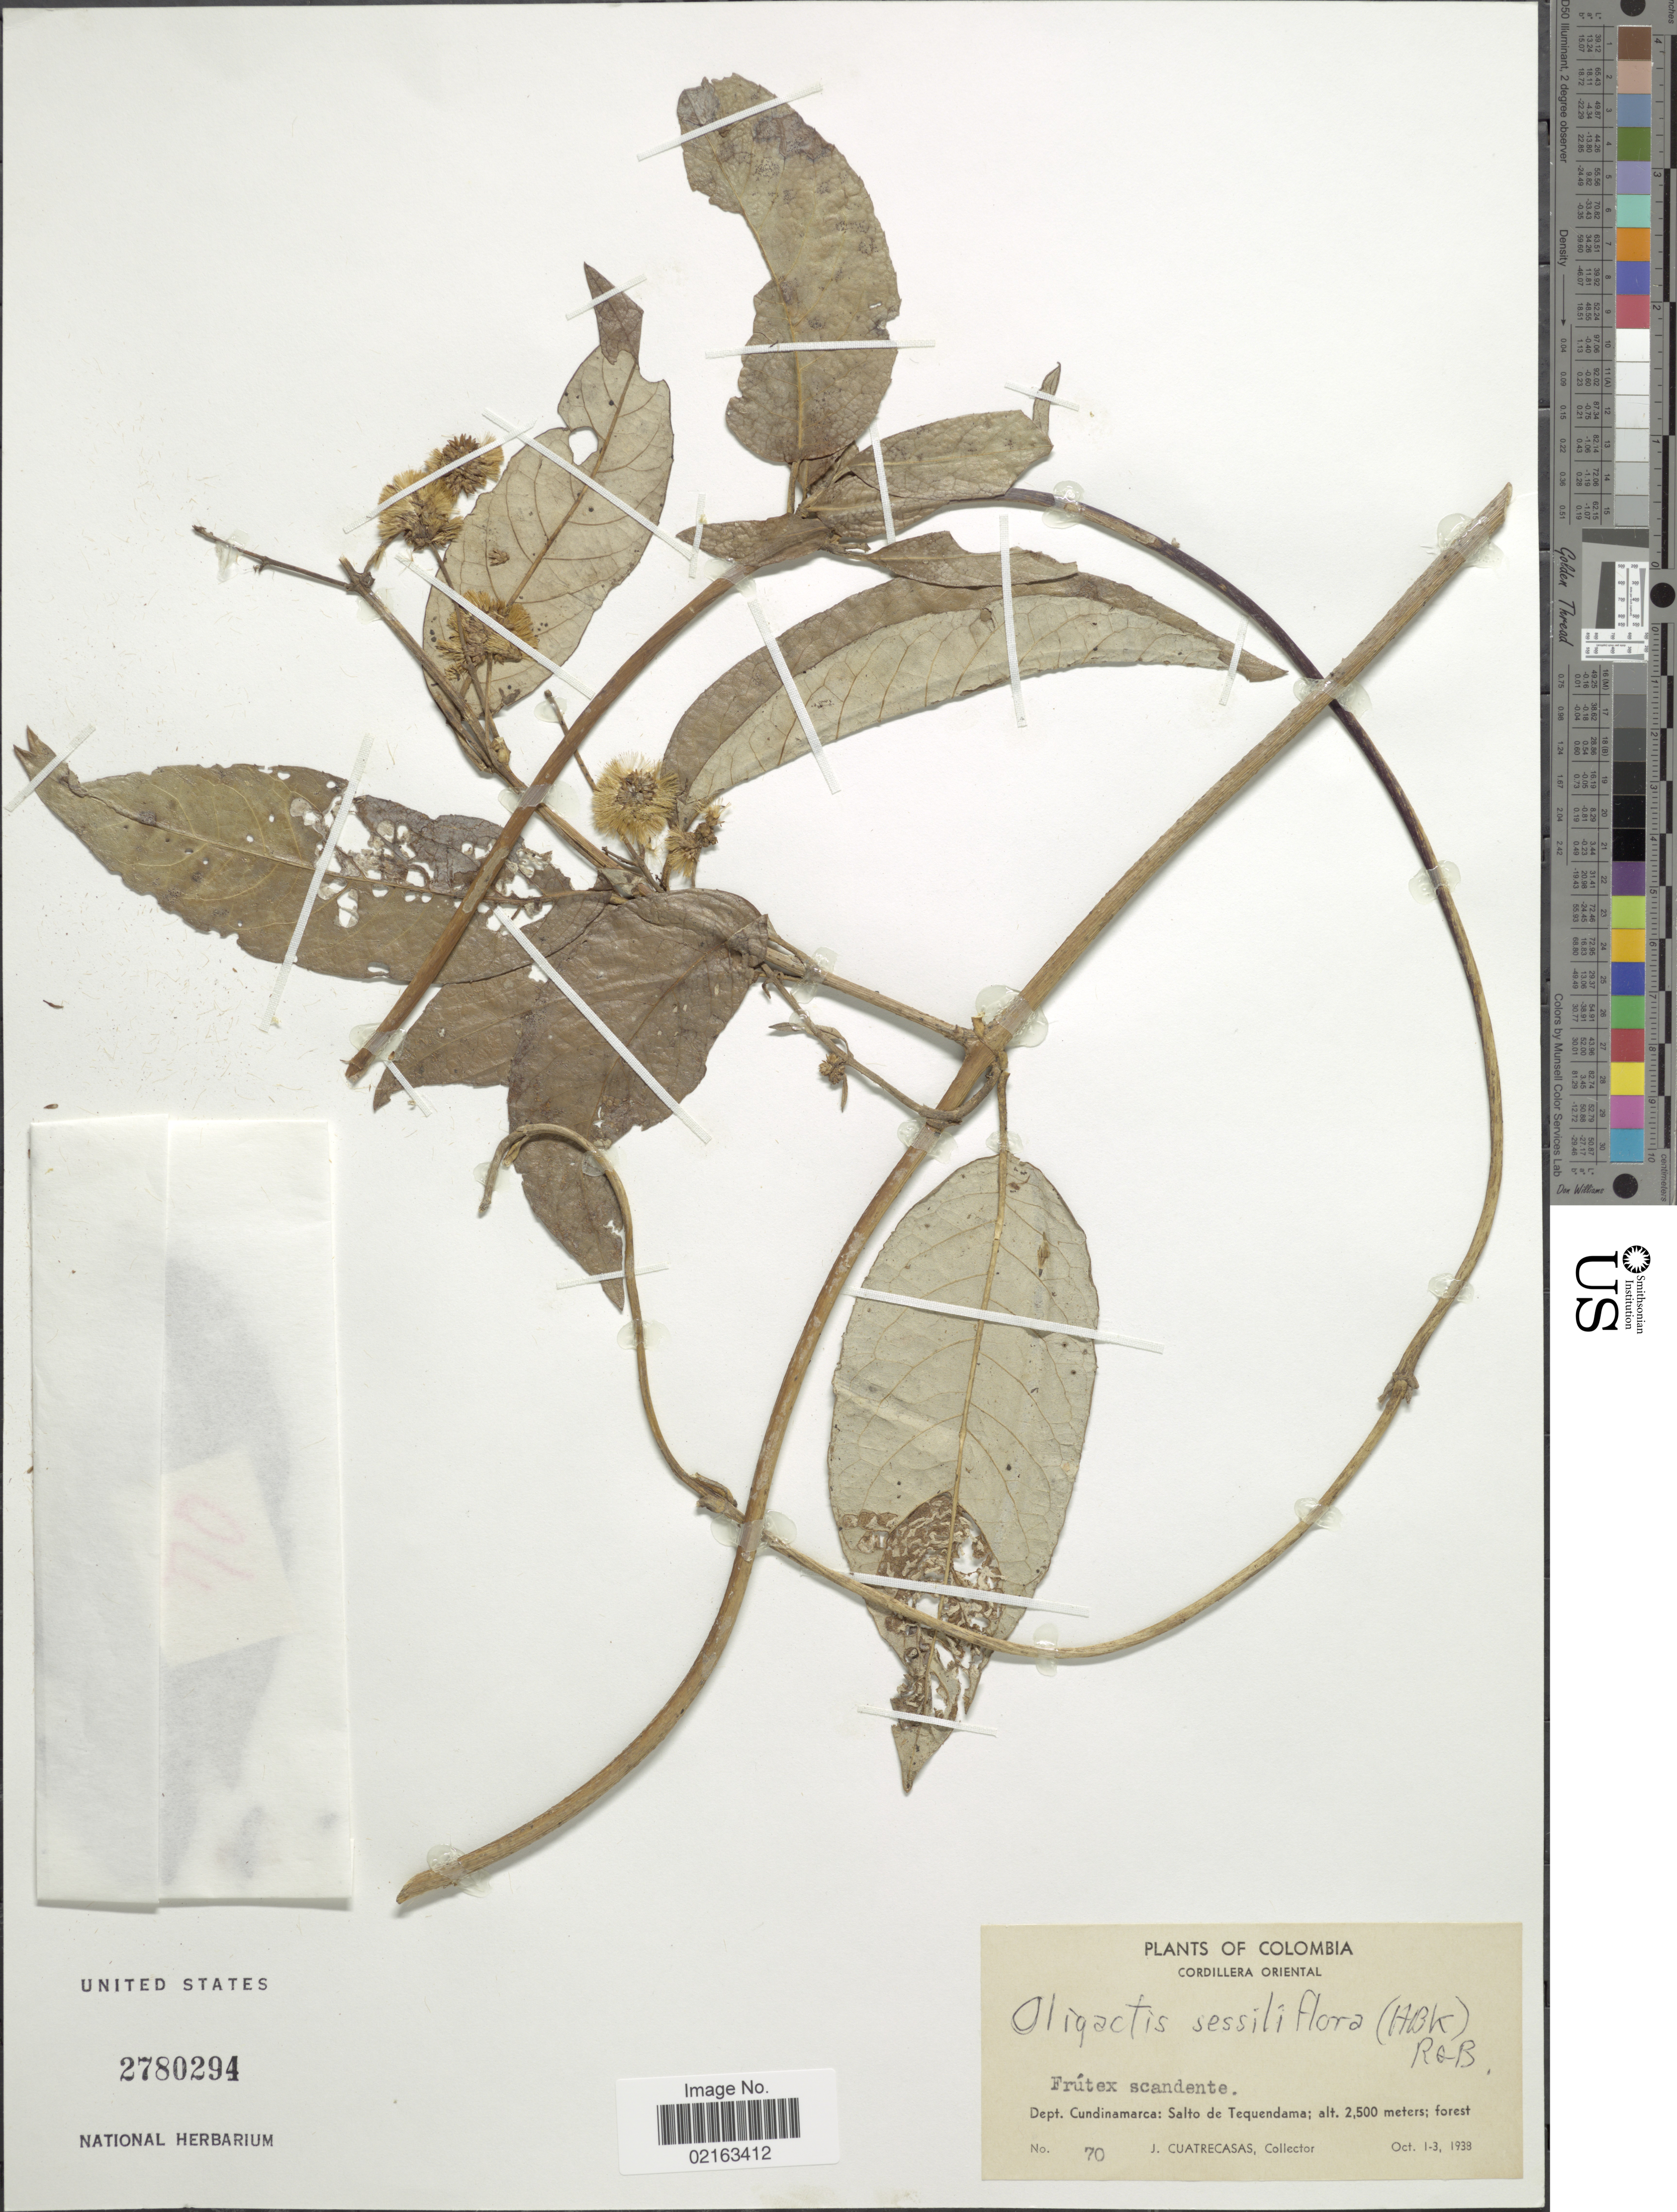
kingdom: Plantae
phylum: Tracheophyta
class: Magnoliopsida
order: Asterales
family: Asteraceae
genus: Oligactis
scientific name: Oligactis sessiliflora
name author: (Kunth) H. Rob. & Brettell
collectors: J. Cuatrecasas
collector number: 70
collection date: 1938-10-01/1938-10-03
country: Colombia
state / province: Cundinamarca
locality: Cordillera Oriental. Dept. Cundinamarca: Salto de Tequendama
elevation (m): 2500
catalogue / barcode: US 2780294